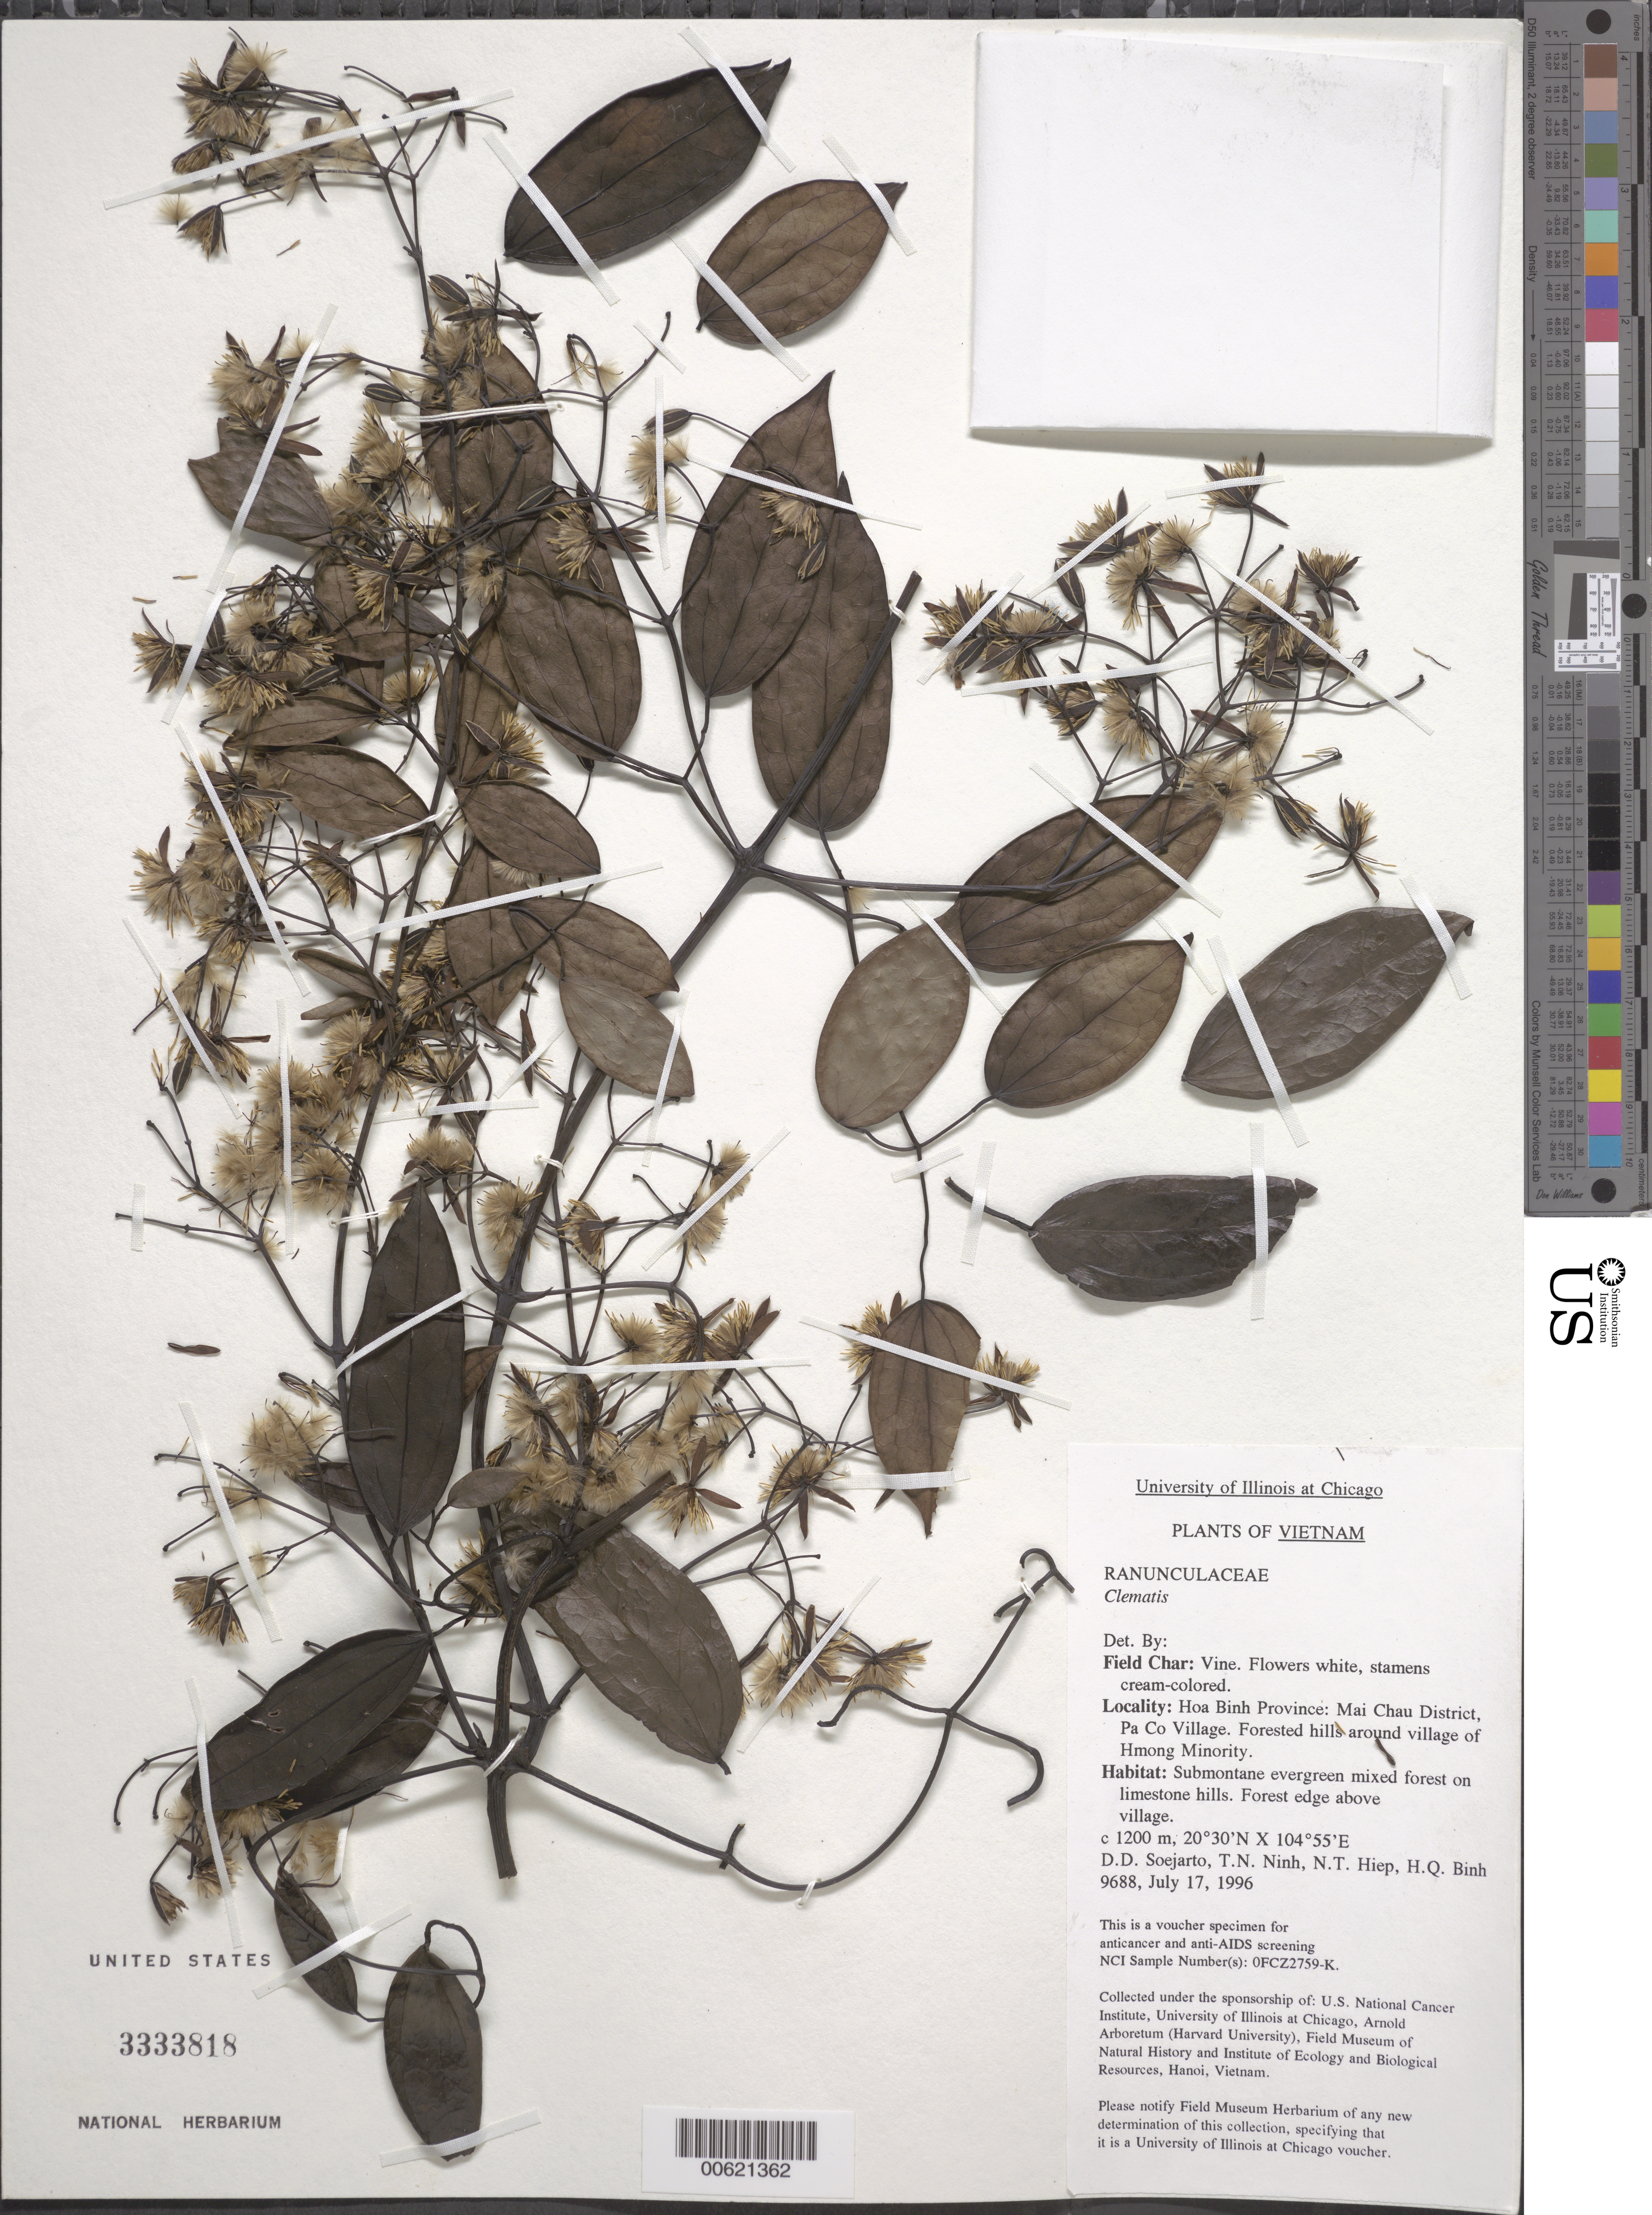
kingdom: Plantae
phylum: Tracheophyta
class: Magnoliopsida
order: Ranunculales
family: Ranunculaceae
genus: Clematis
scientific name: Clematis sp.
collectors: T. N. Ninh, N. T. Hiep & H. Q. Binh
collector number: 9688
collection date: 1996-07-17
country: Vietnam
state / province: Hoa Binh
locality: Mai Chau District, Pa Co Village. Forested hills around village of Hmong minority.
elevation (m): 1200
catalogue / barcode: US 3333818